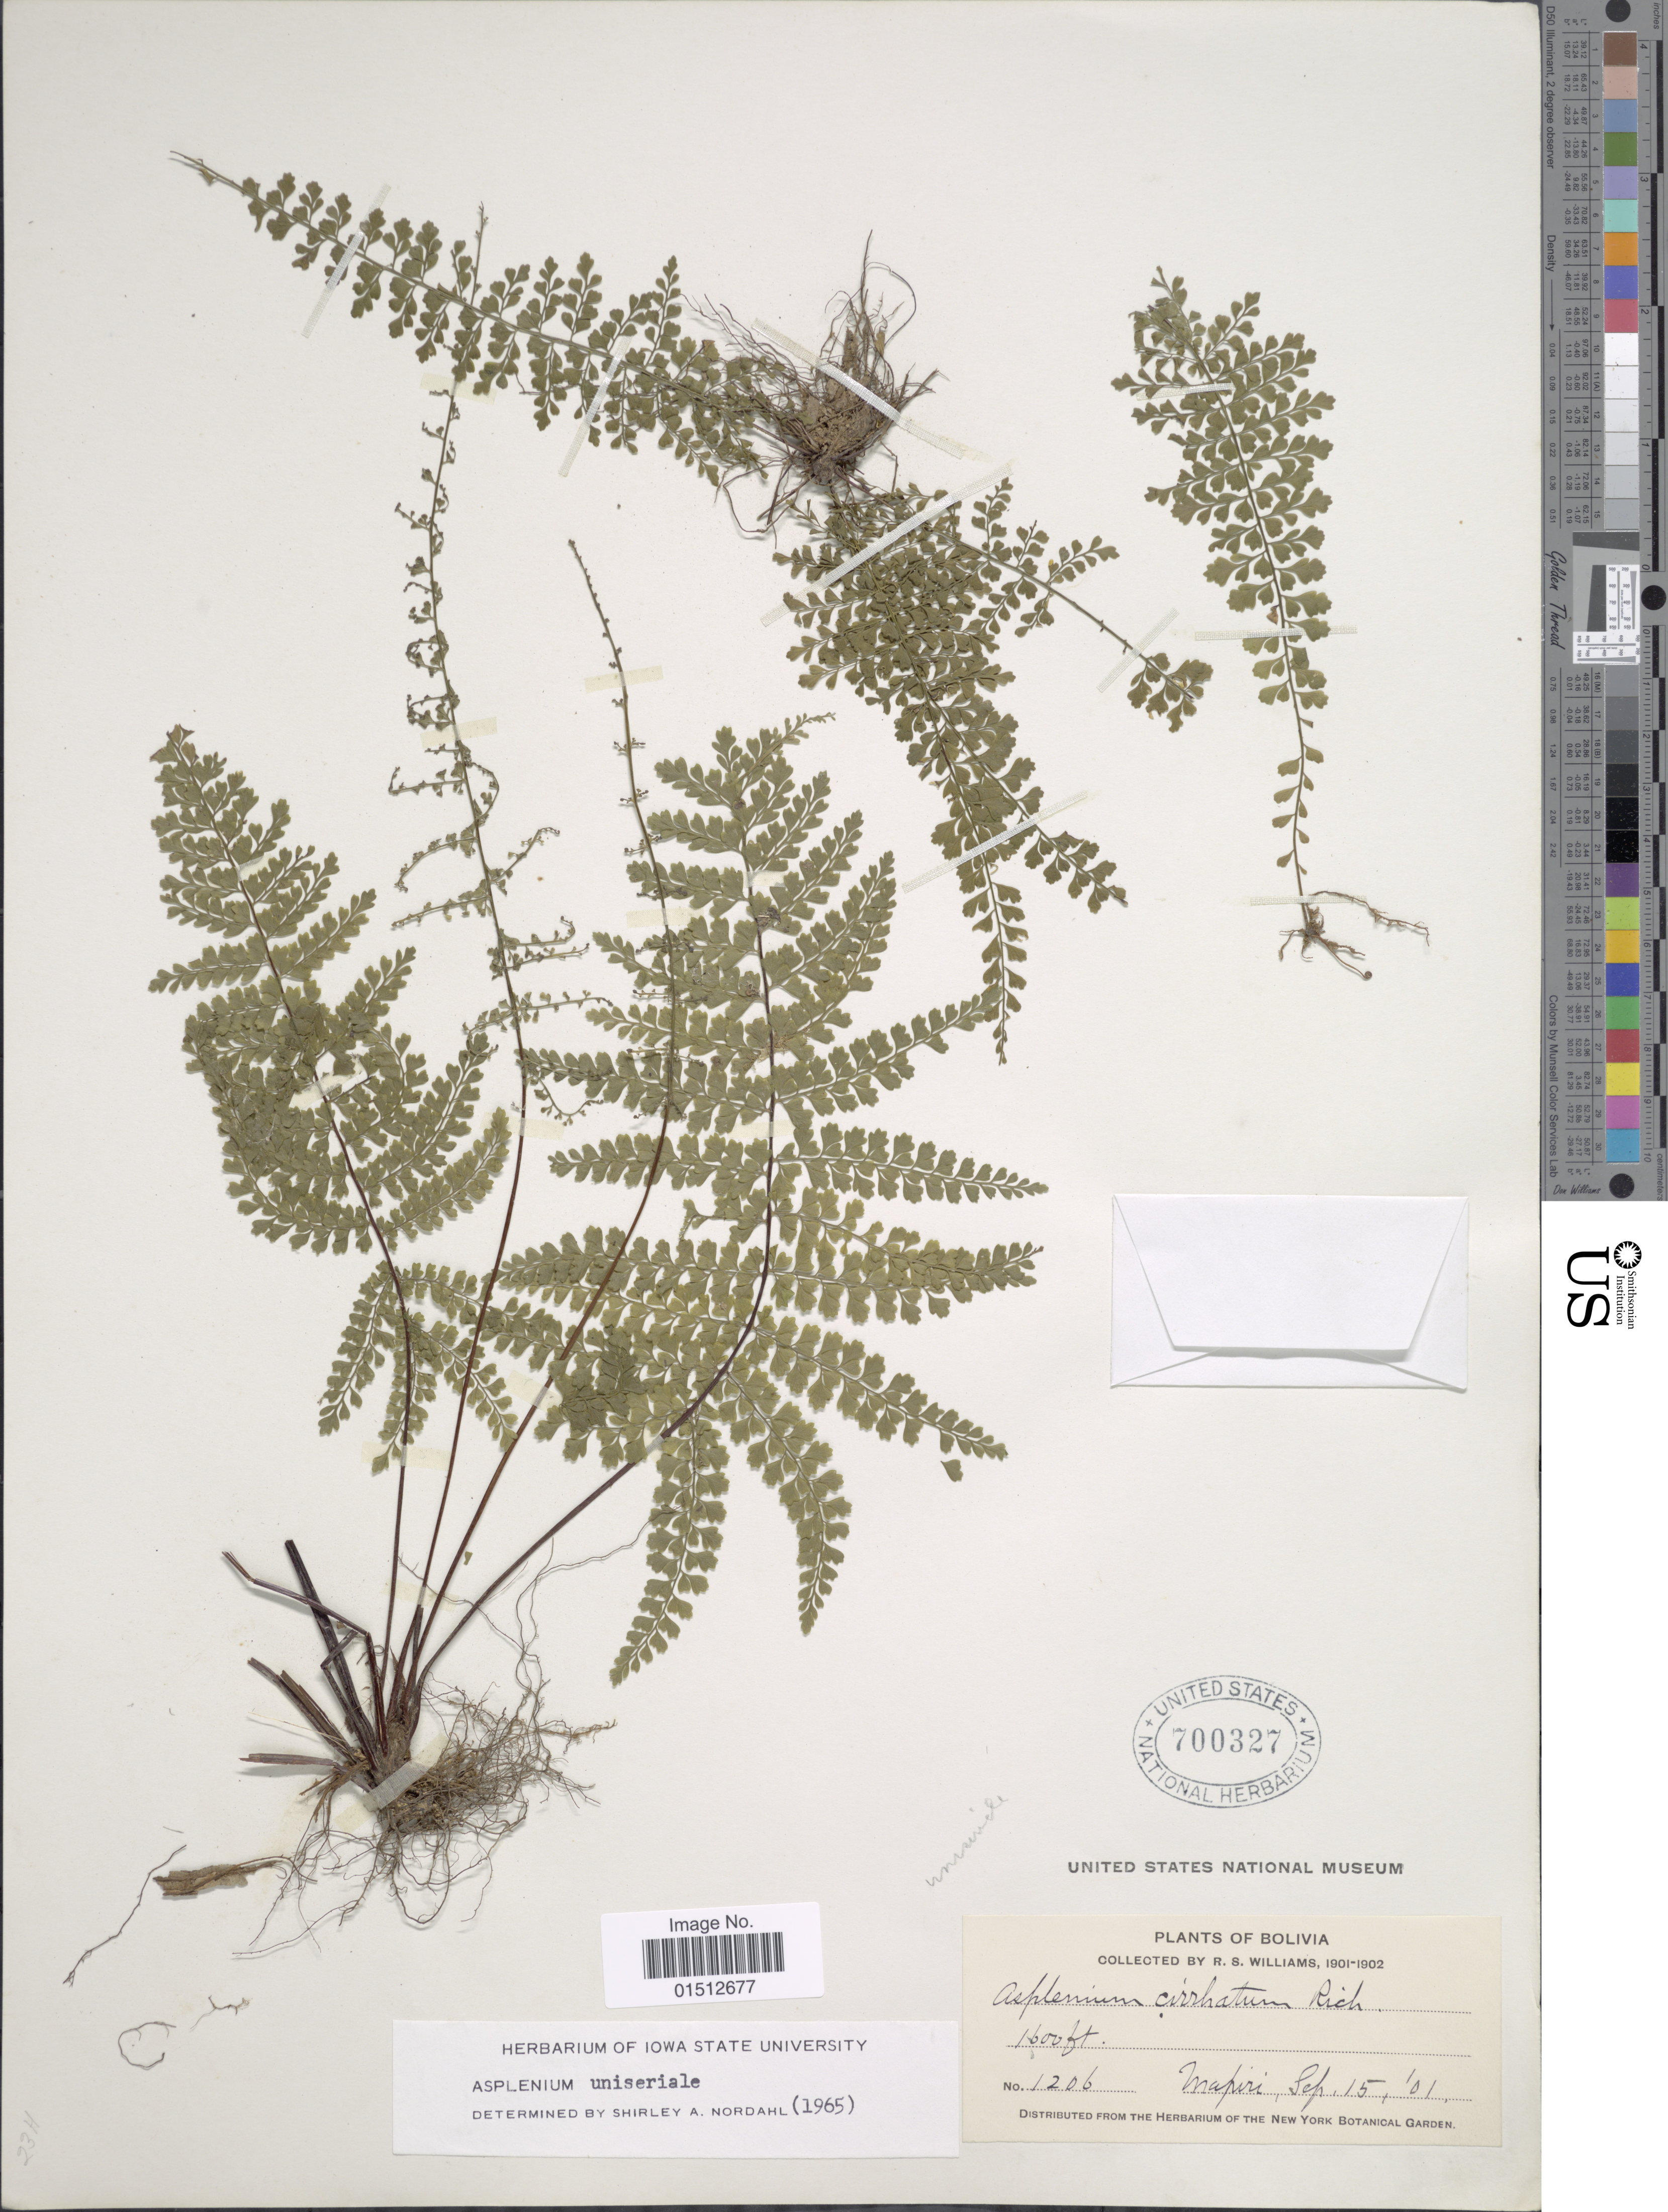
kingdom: Plantae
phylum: Tracheophyta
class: Polypodiopsida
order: Polypodiales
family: Aspleniaceae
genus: Asplenium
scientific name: Asplenium radicans var. uniserale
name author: (Raddi) L.D. Gómez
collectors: R. S. Williams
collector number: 1206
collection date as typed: Sep. 15, 1901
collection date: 1901-09-15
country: Bolivia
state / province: La Páz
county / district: Larecaja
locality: Mapiri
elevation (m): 488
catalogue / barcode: US 700327